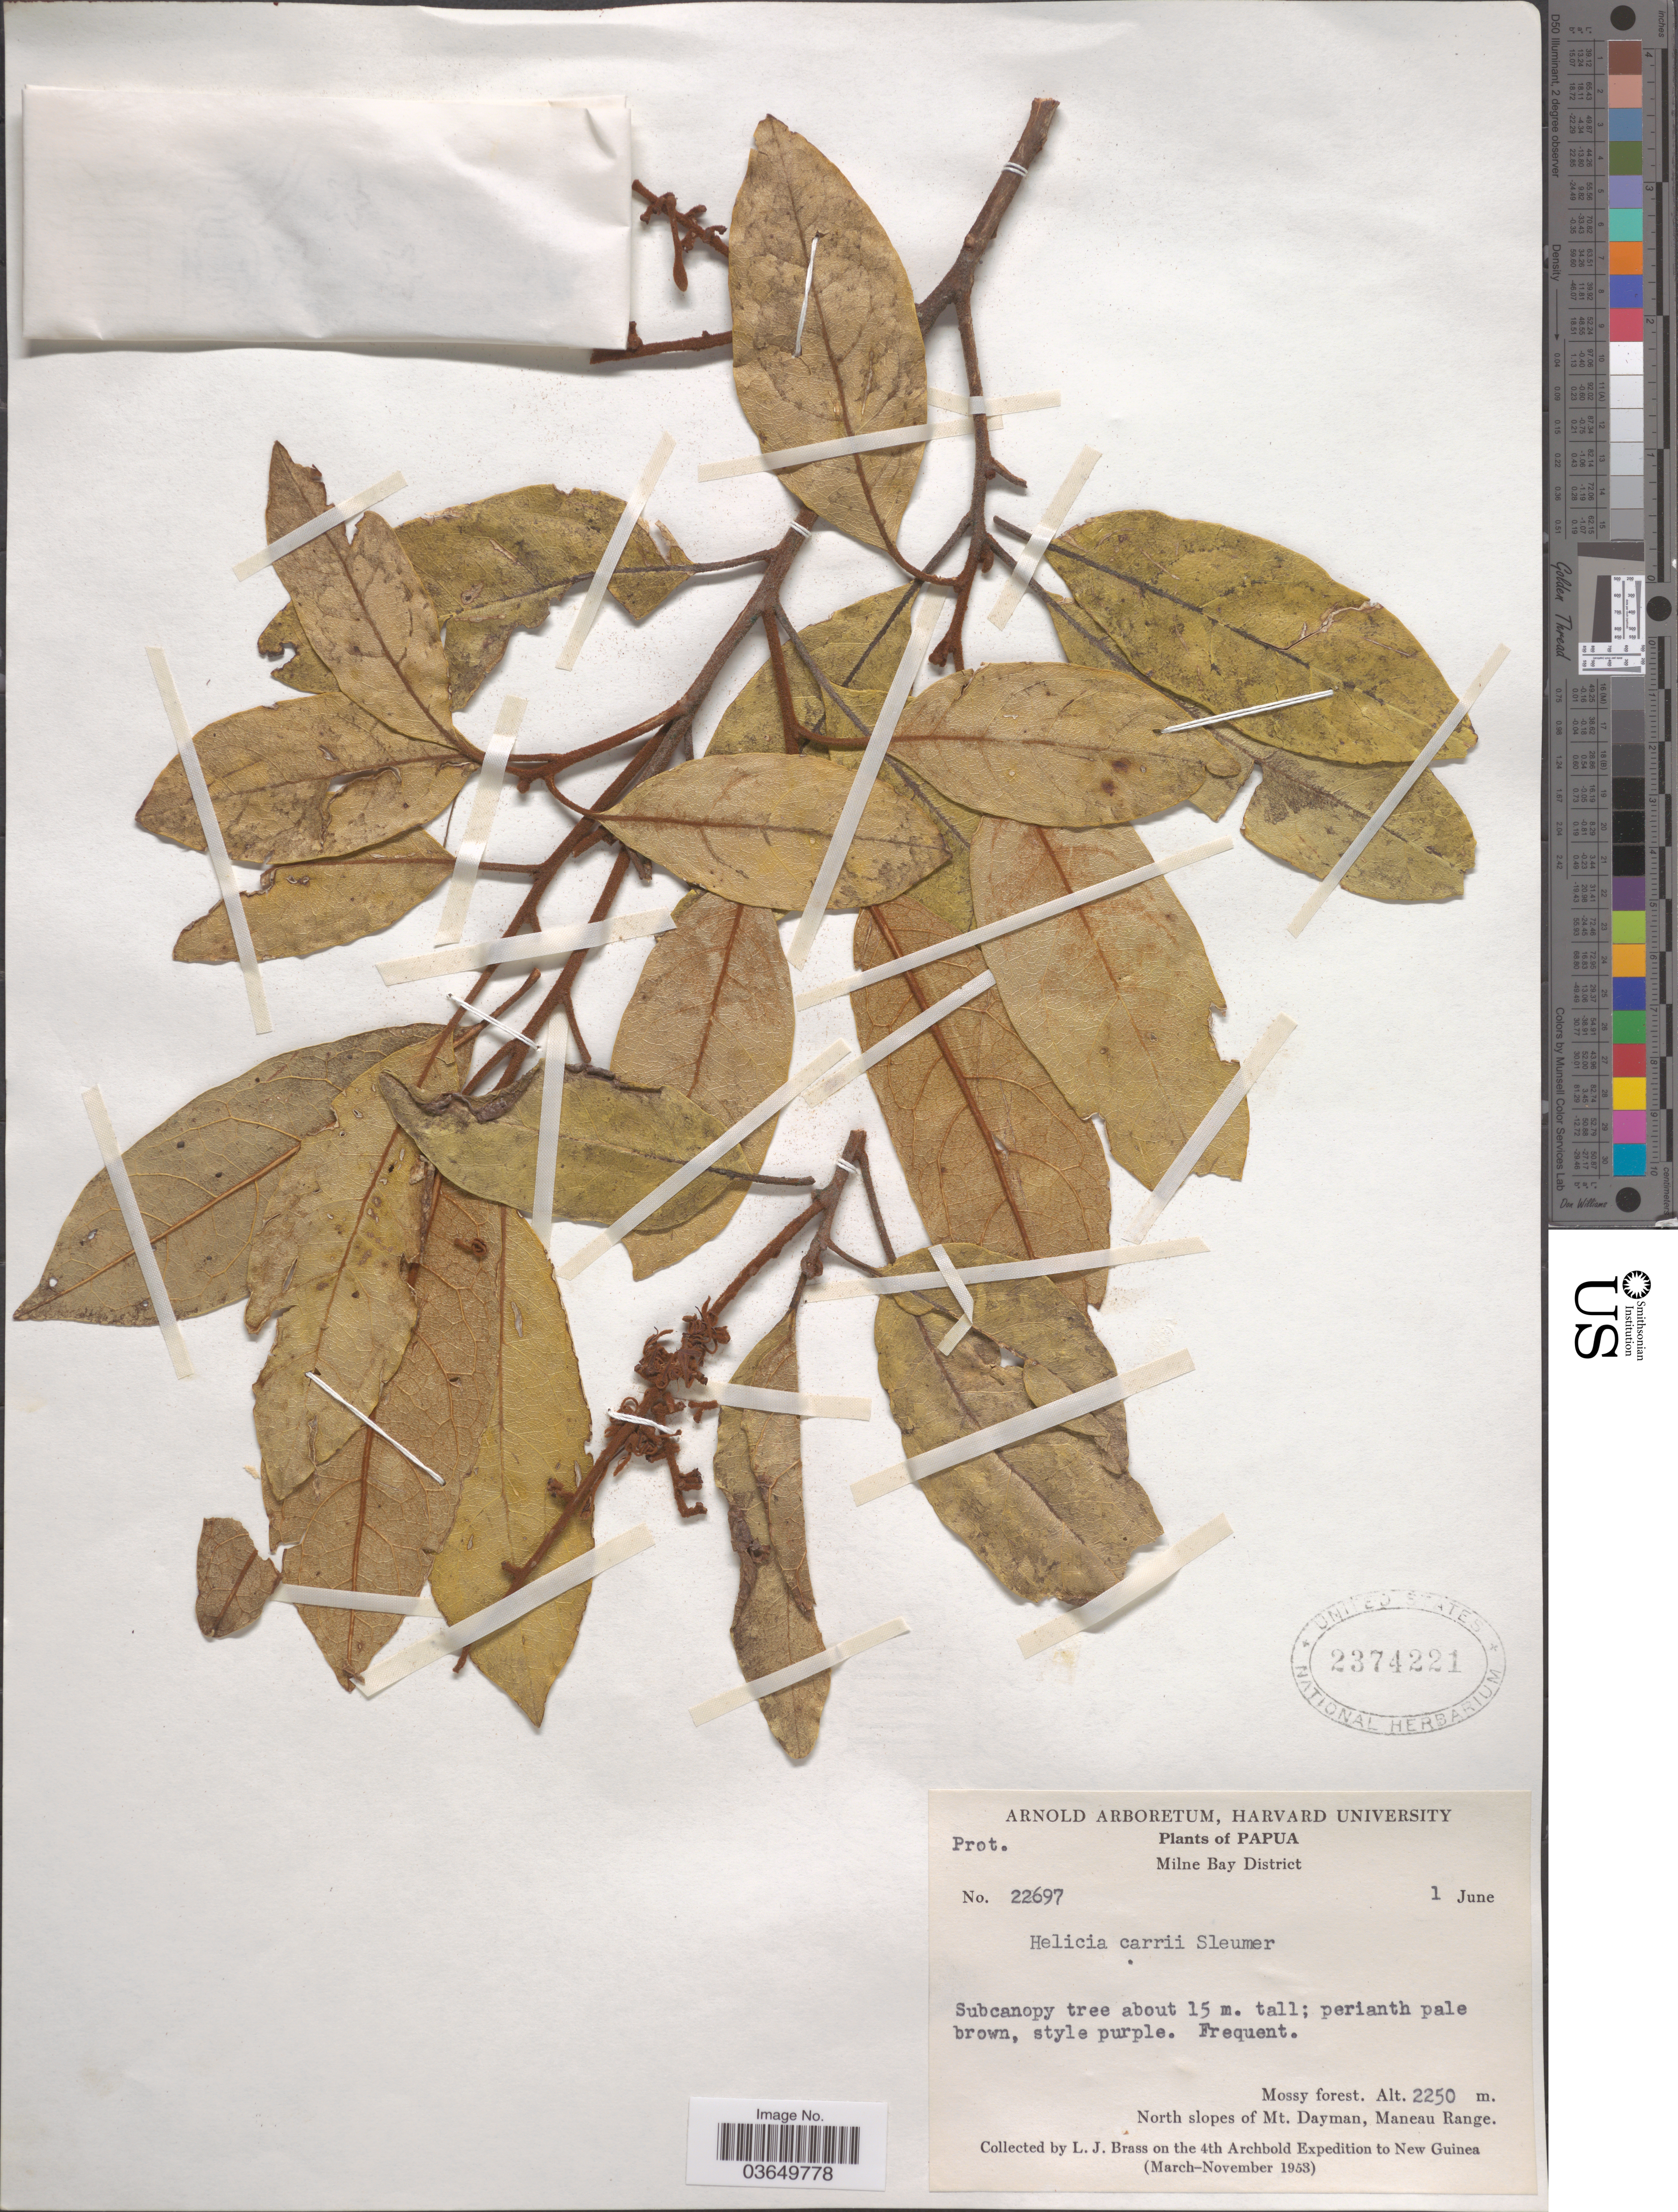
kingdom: Plantae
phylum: Tracheophyta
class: Magnoliopsida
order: Proteales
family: Proteaceae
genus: Helicia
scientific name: Helicia carrii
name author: Sleumer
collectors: L. J. Brass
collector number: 22697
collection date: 1953-06-01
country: Papua New Guinea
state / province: Milne Bay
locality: Papua. Milne Bay District. North slopes of Mt. Dayman, Maneau Range. New Guinea.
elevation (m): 2250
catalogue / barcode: US 2374221